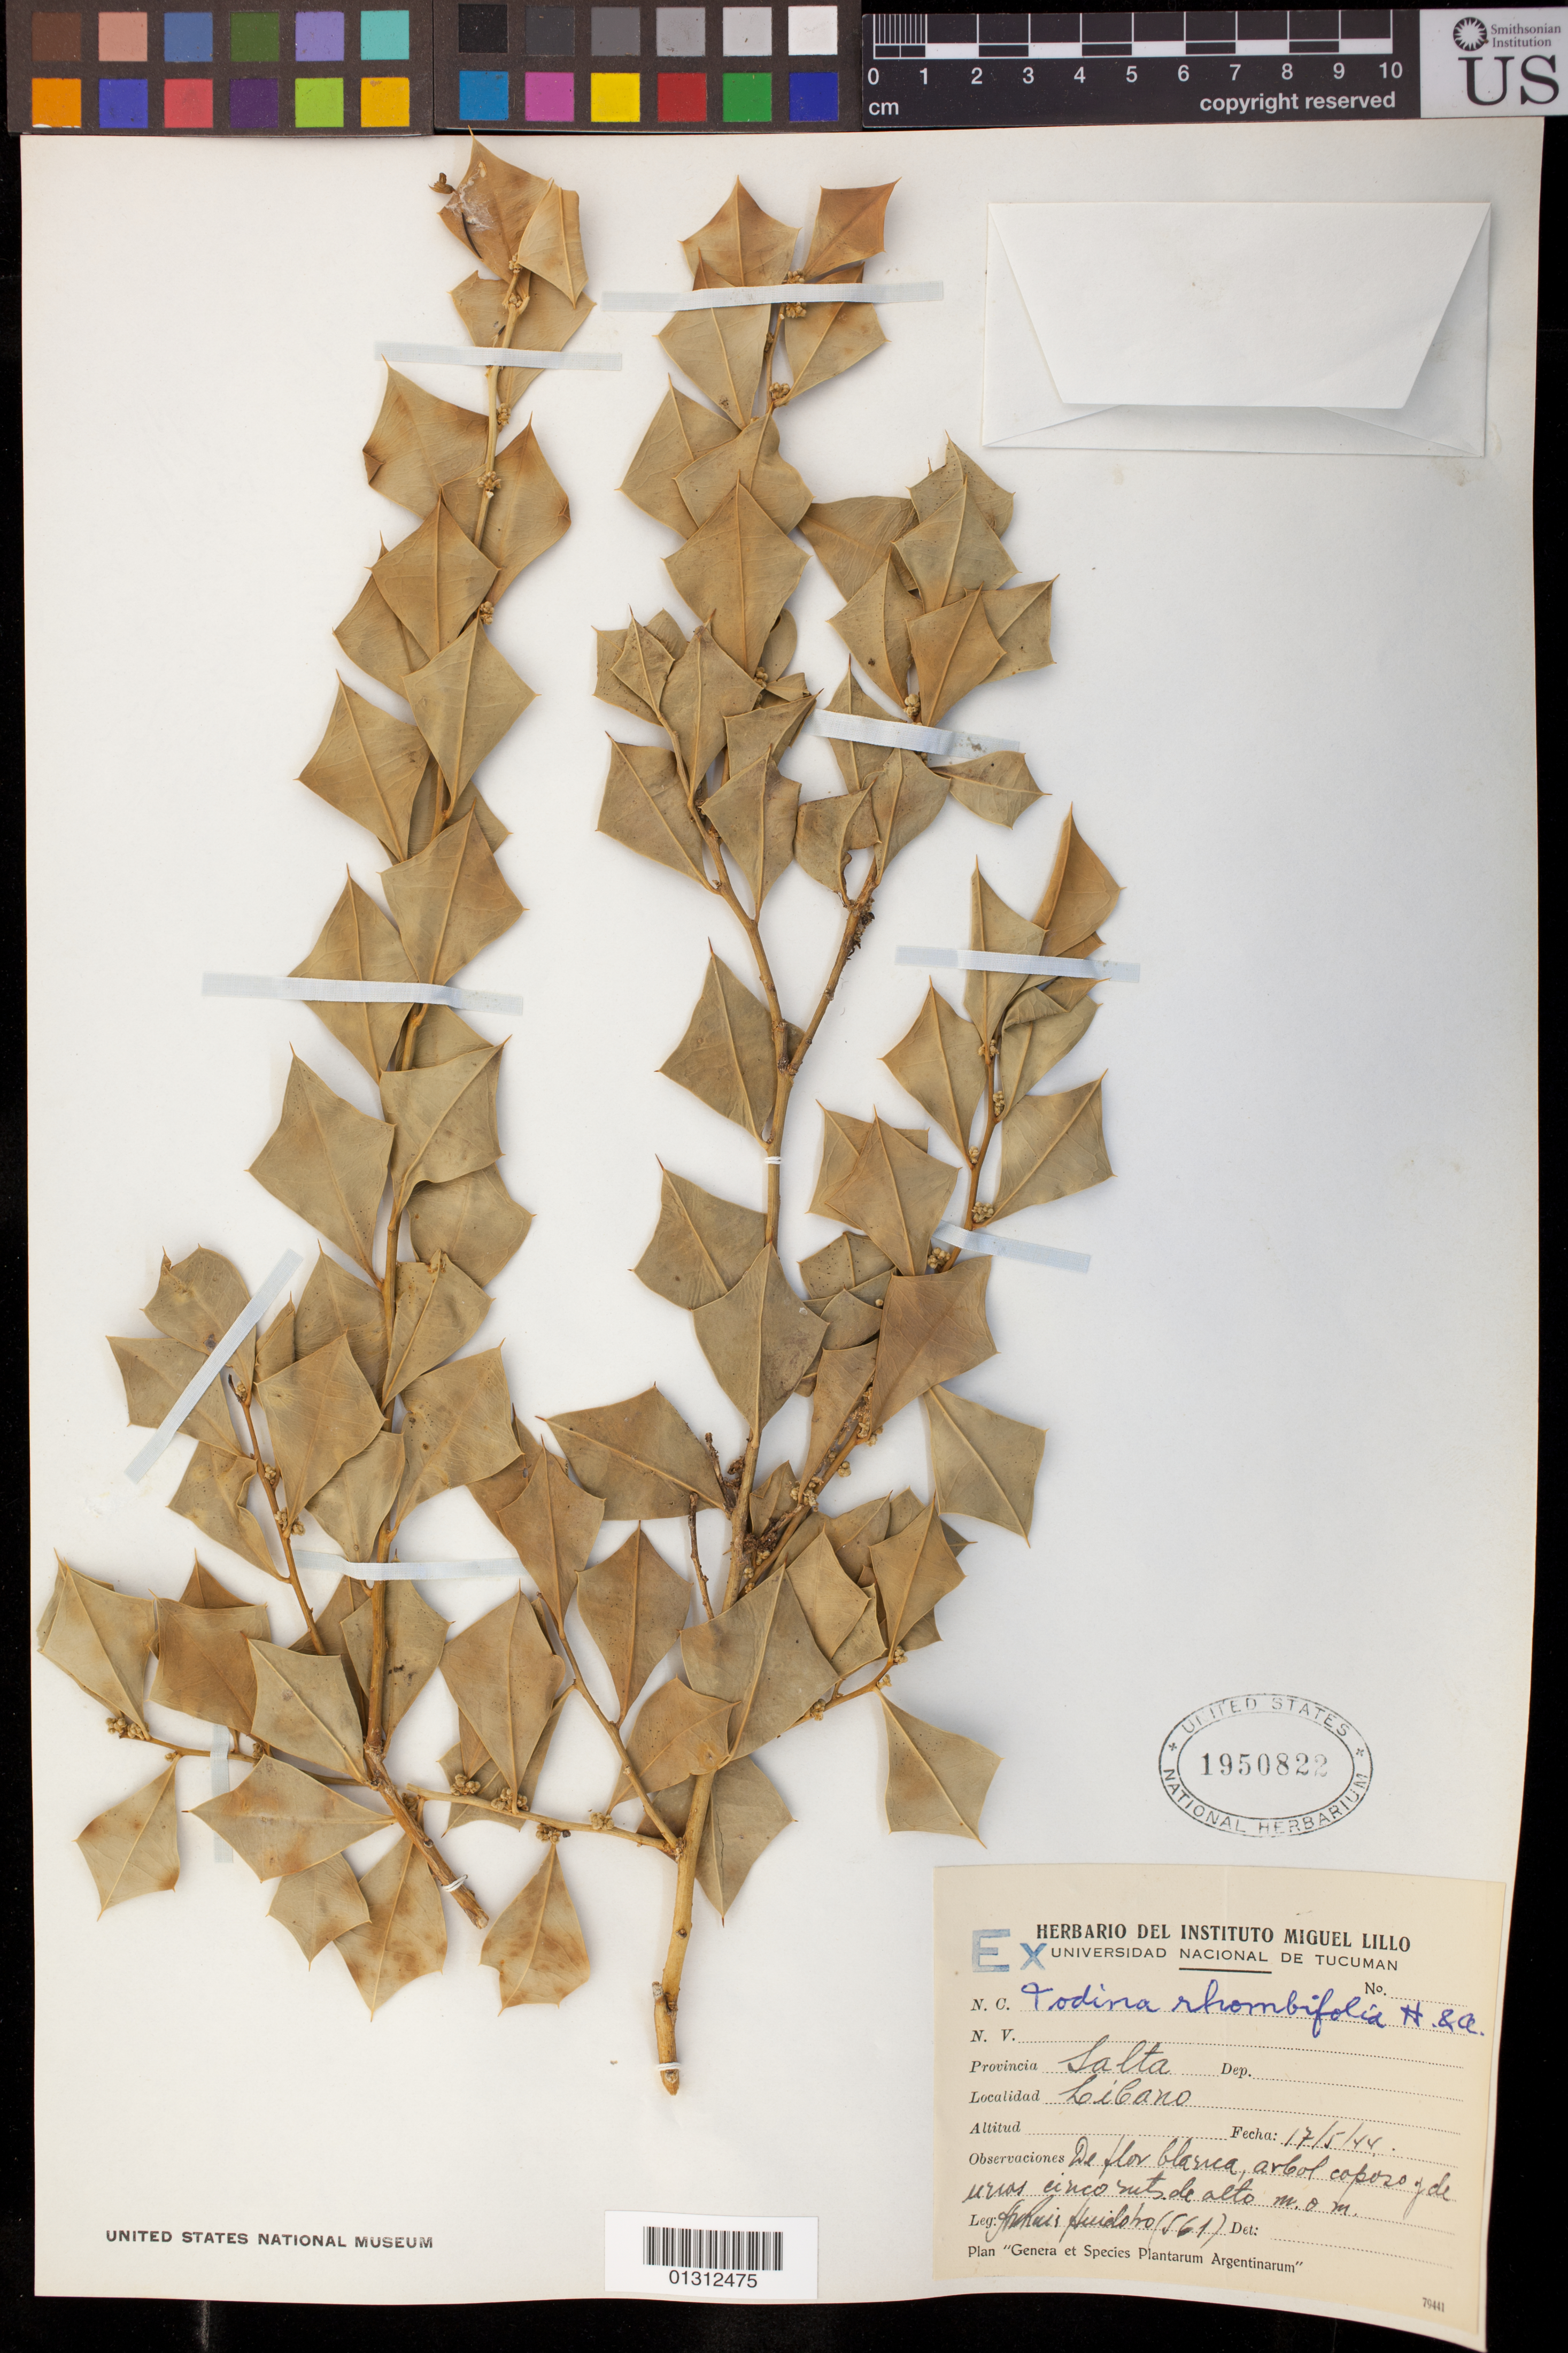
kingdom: Plantae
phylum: Tracheophyta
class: Magnoliopsida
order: Santalales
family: Cervantesiaceae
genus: Jodina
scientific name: Jodina rhombifolia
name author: (Hook. & Arn.) Reissek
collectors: M. Ruiz Huidobro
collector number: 561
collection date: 1944-05-17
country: Argentina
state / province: Salta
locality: Libano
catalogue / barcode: US 1950822